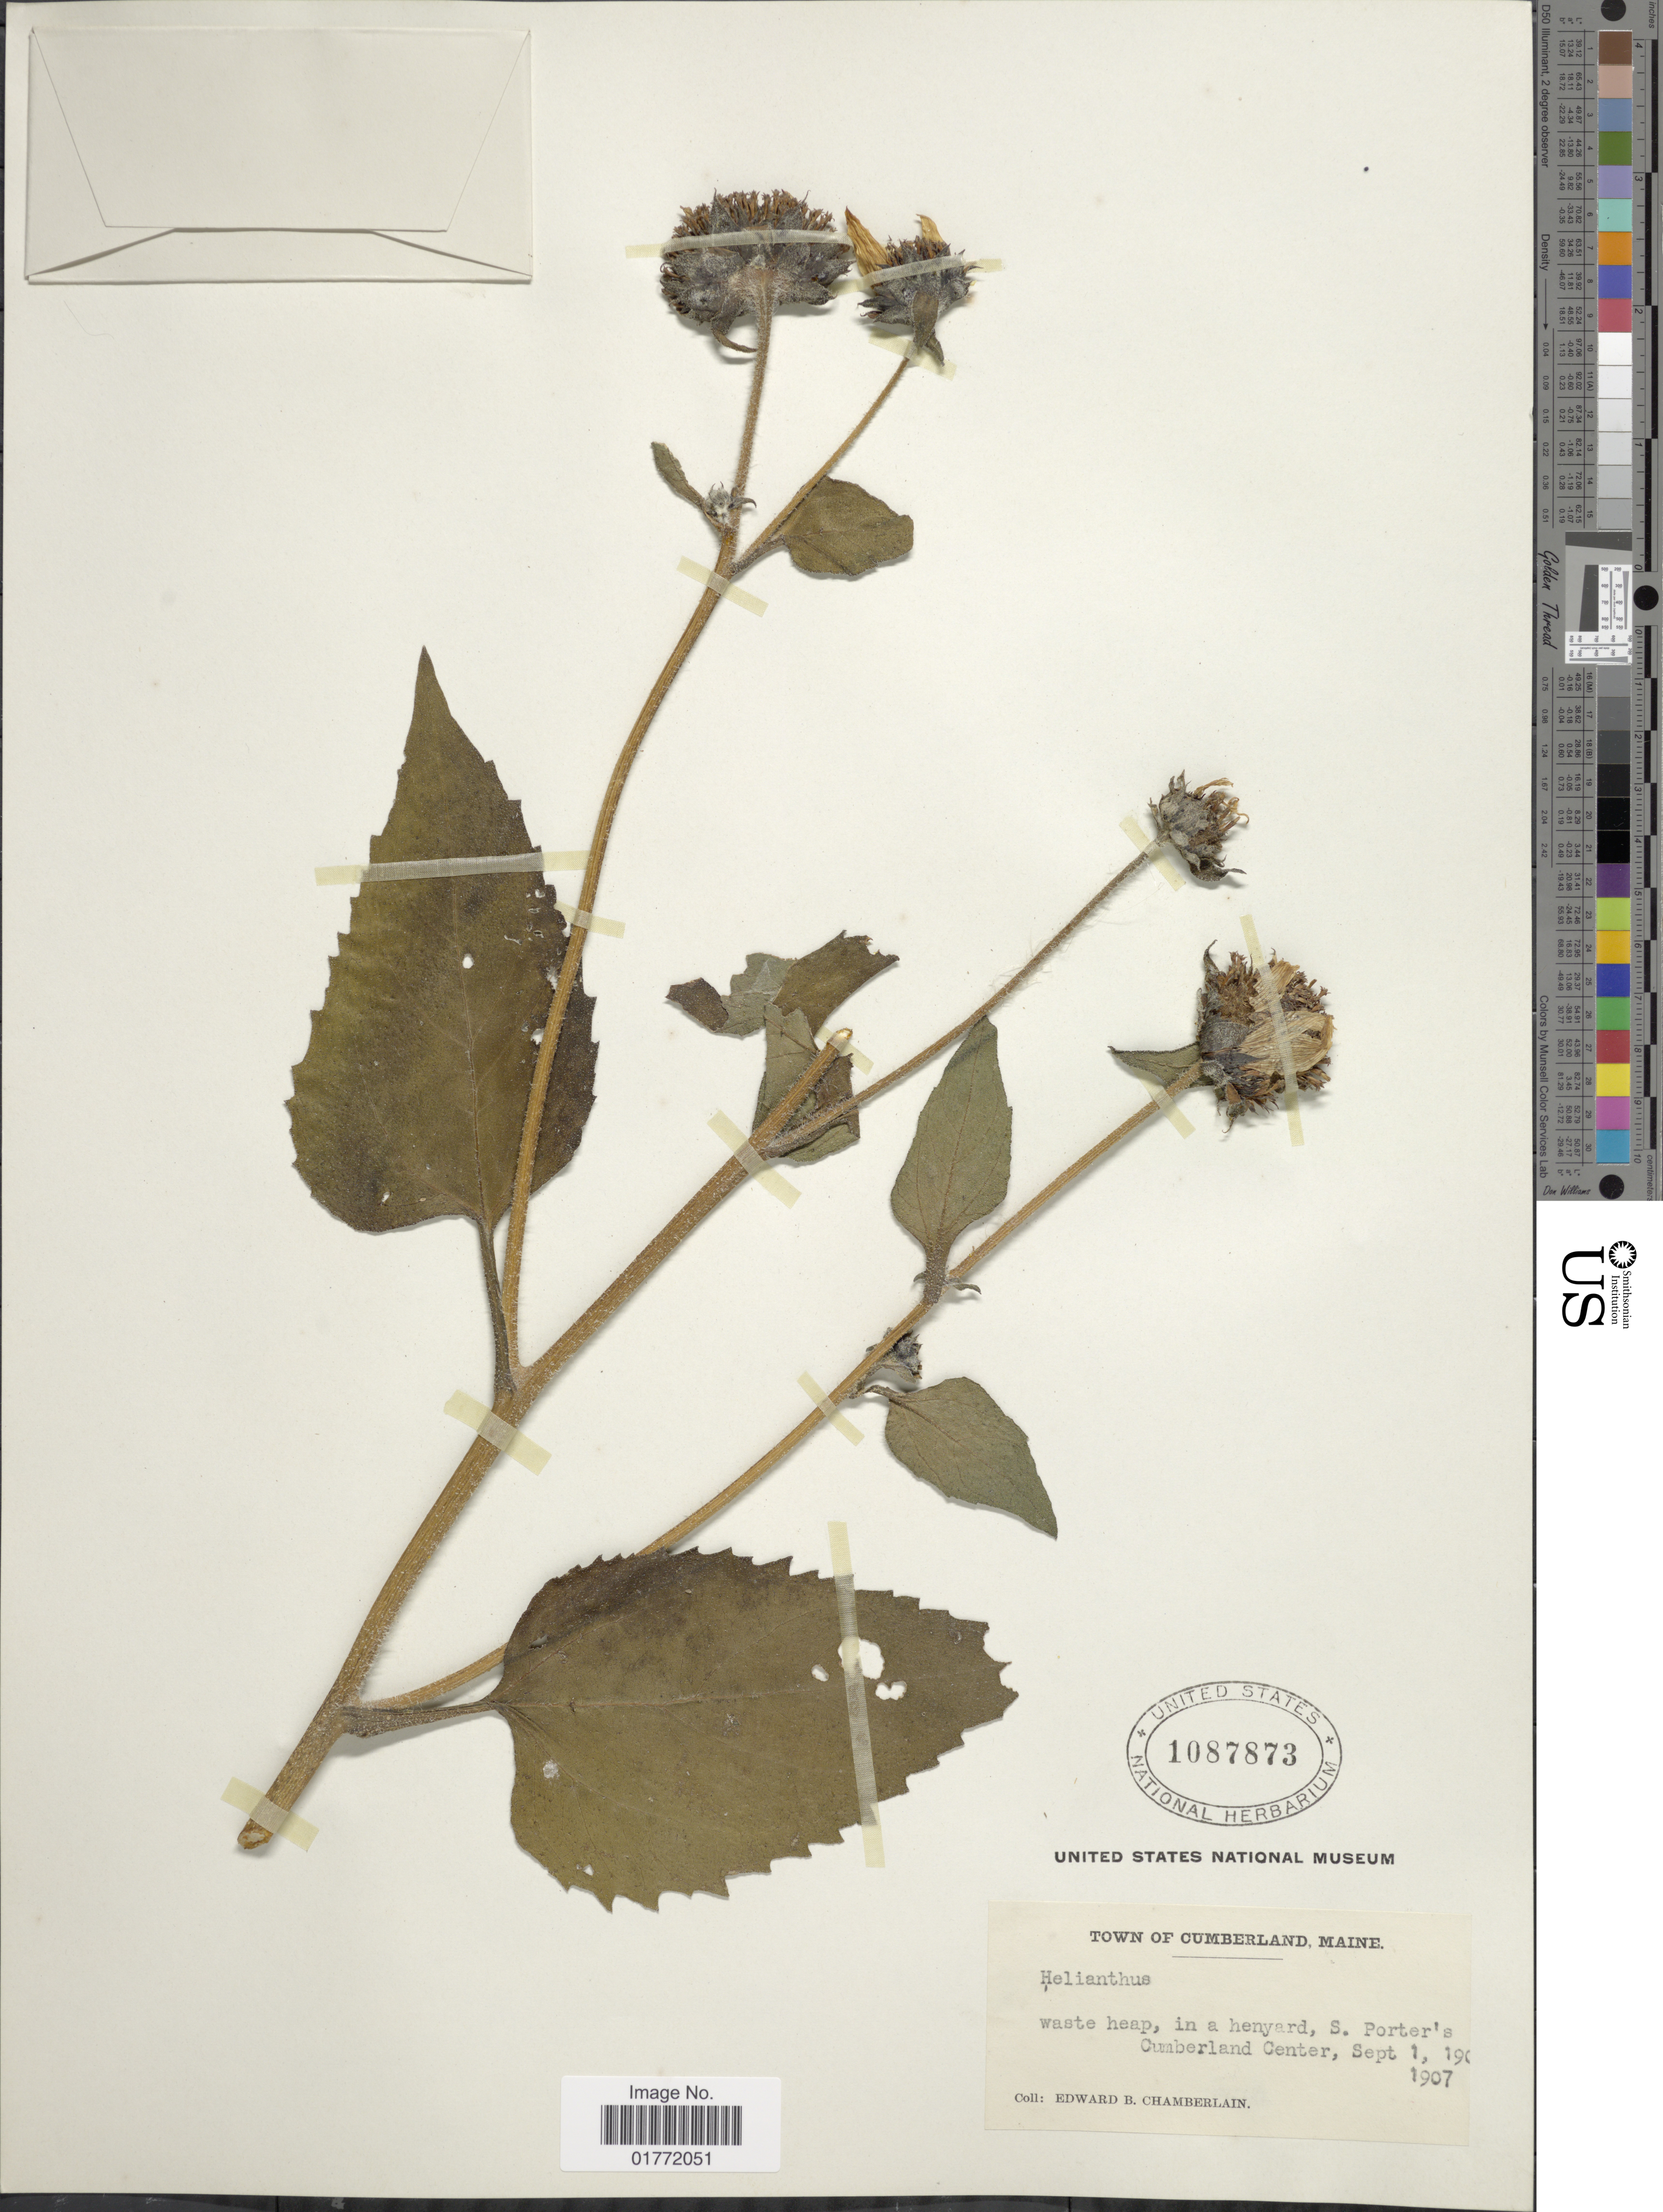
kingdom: Plantae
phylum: Tracheophyta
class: Magnoliopsida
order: Asterales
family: Asteraceae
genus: Helianthus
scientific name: Helianthus sp.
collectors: E. Chamberlain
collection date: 1907-09-01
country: United States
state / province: Maine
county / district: Cumberland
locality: Cumberland, S. Porter's, Cumberland Center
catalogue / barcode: US 1087873